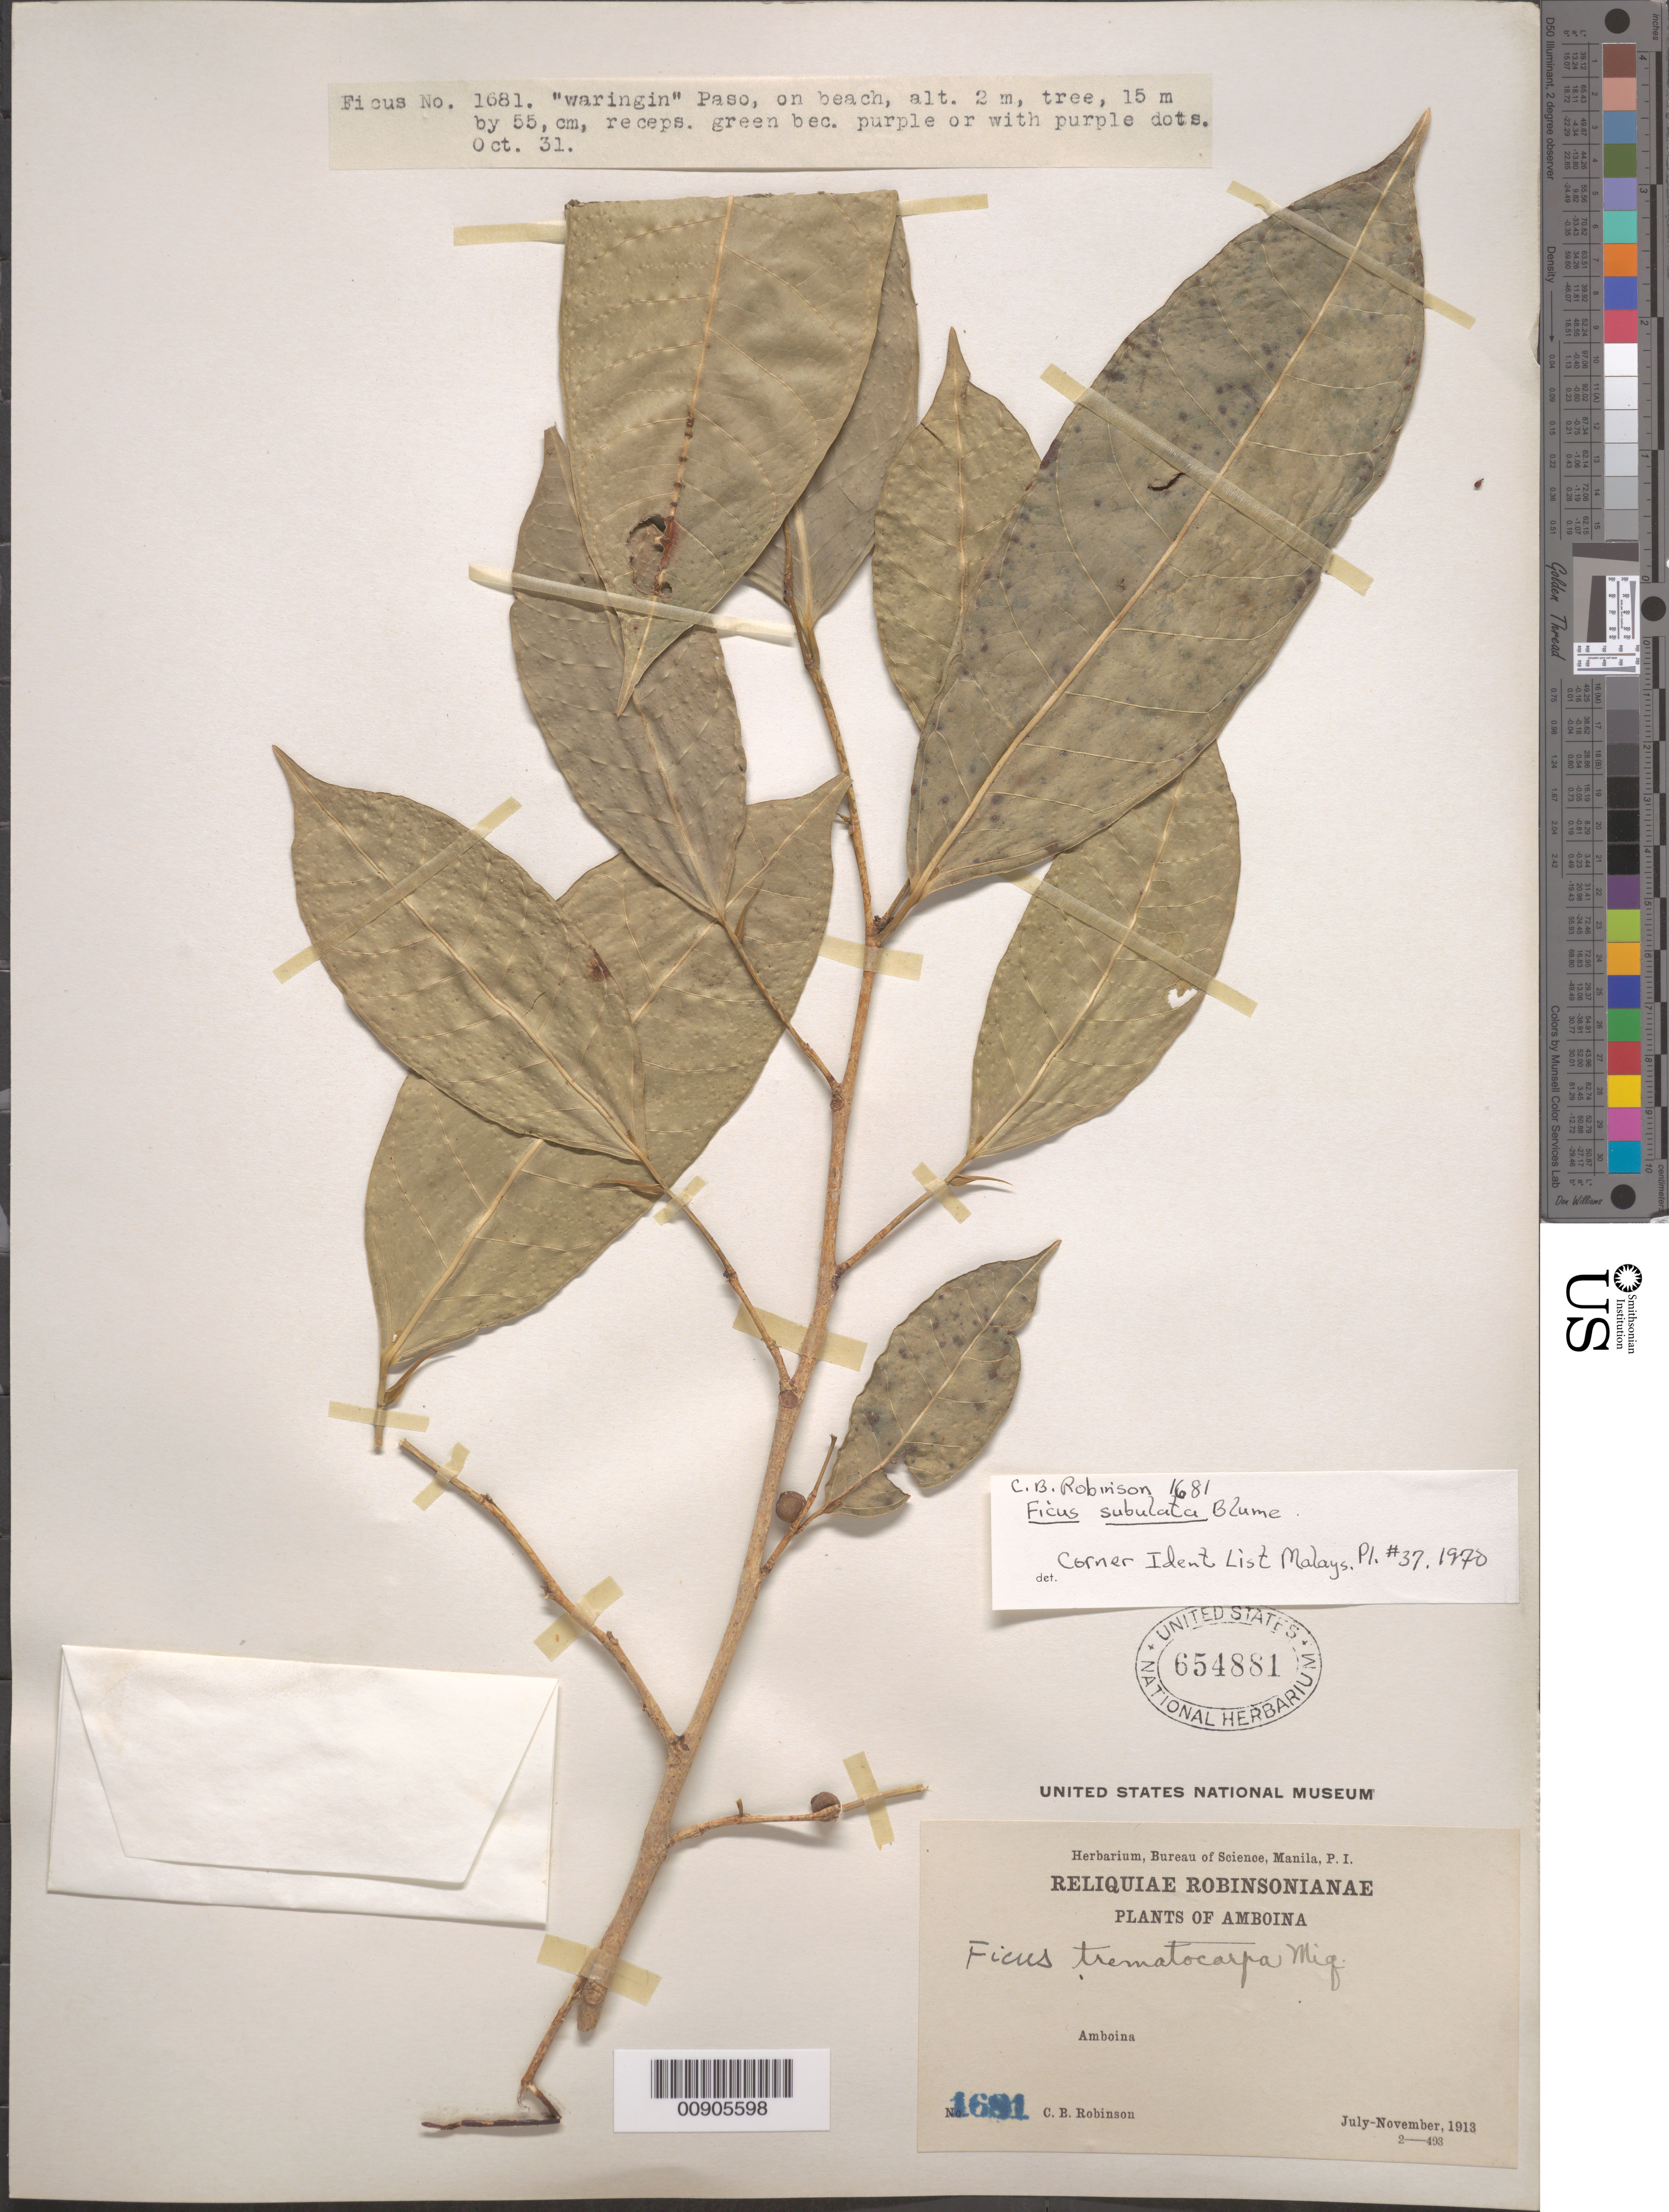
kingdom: Plantae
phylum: Tracheophyta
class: Magnoliopsida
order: Rosales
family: Moraceae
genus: Ficus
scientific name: Ficus subulata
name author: Blume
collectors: C. Robinson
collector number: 1681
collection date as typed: Jun 1913 to Nov 1913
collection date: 1913-06/1913-11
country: Indonesia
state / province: Maluku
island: Amboina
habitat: On beach.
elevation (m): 2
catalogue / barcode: US 654881